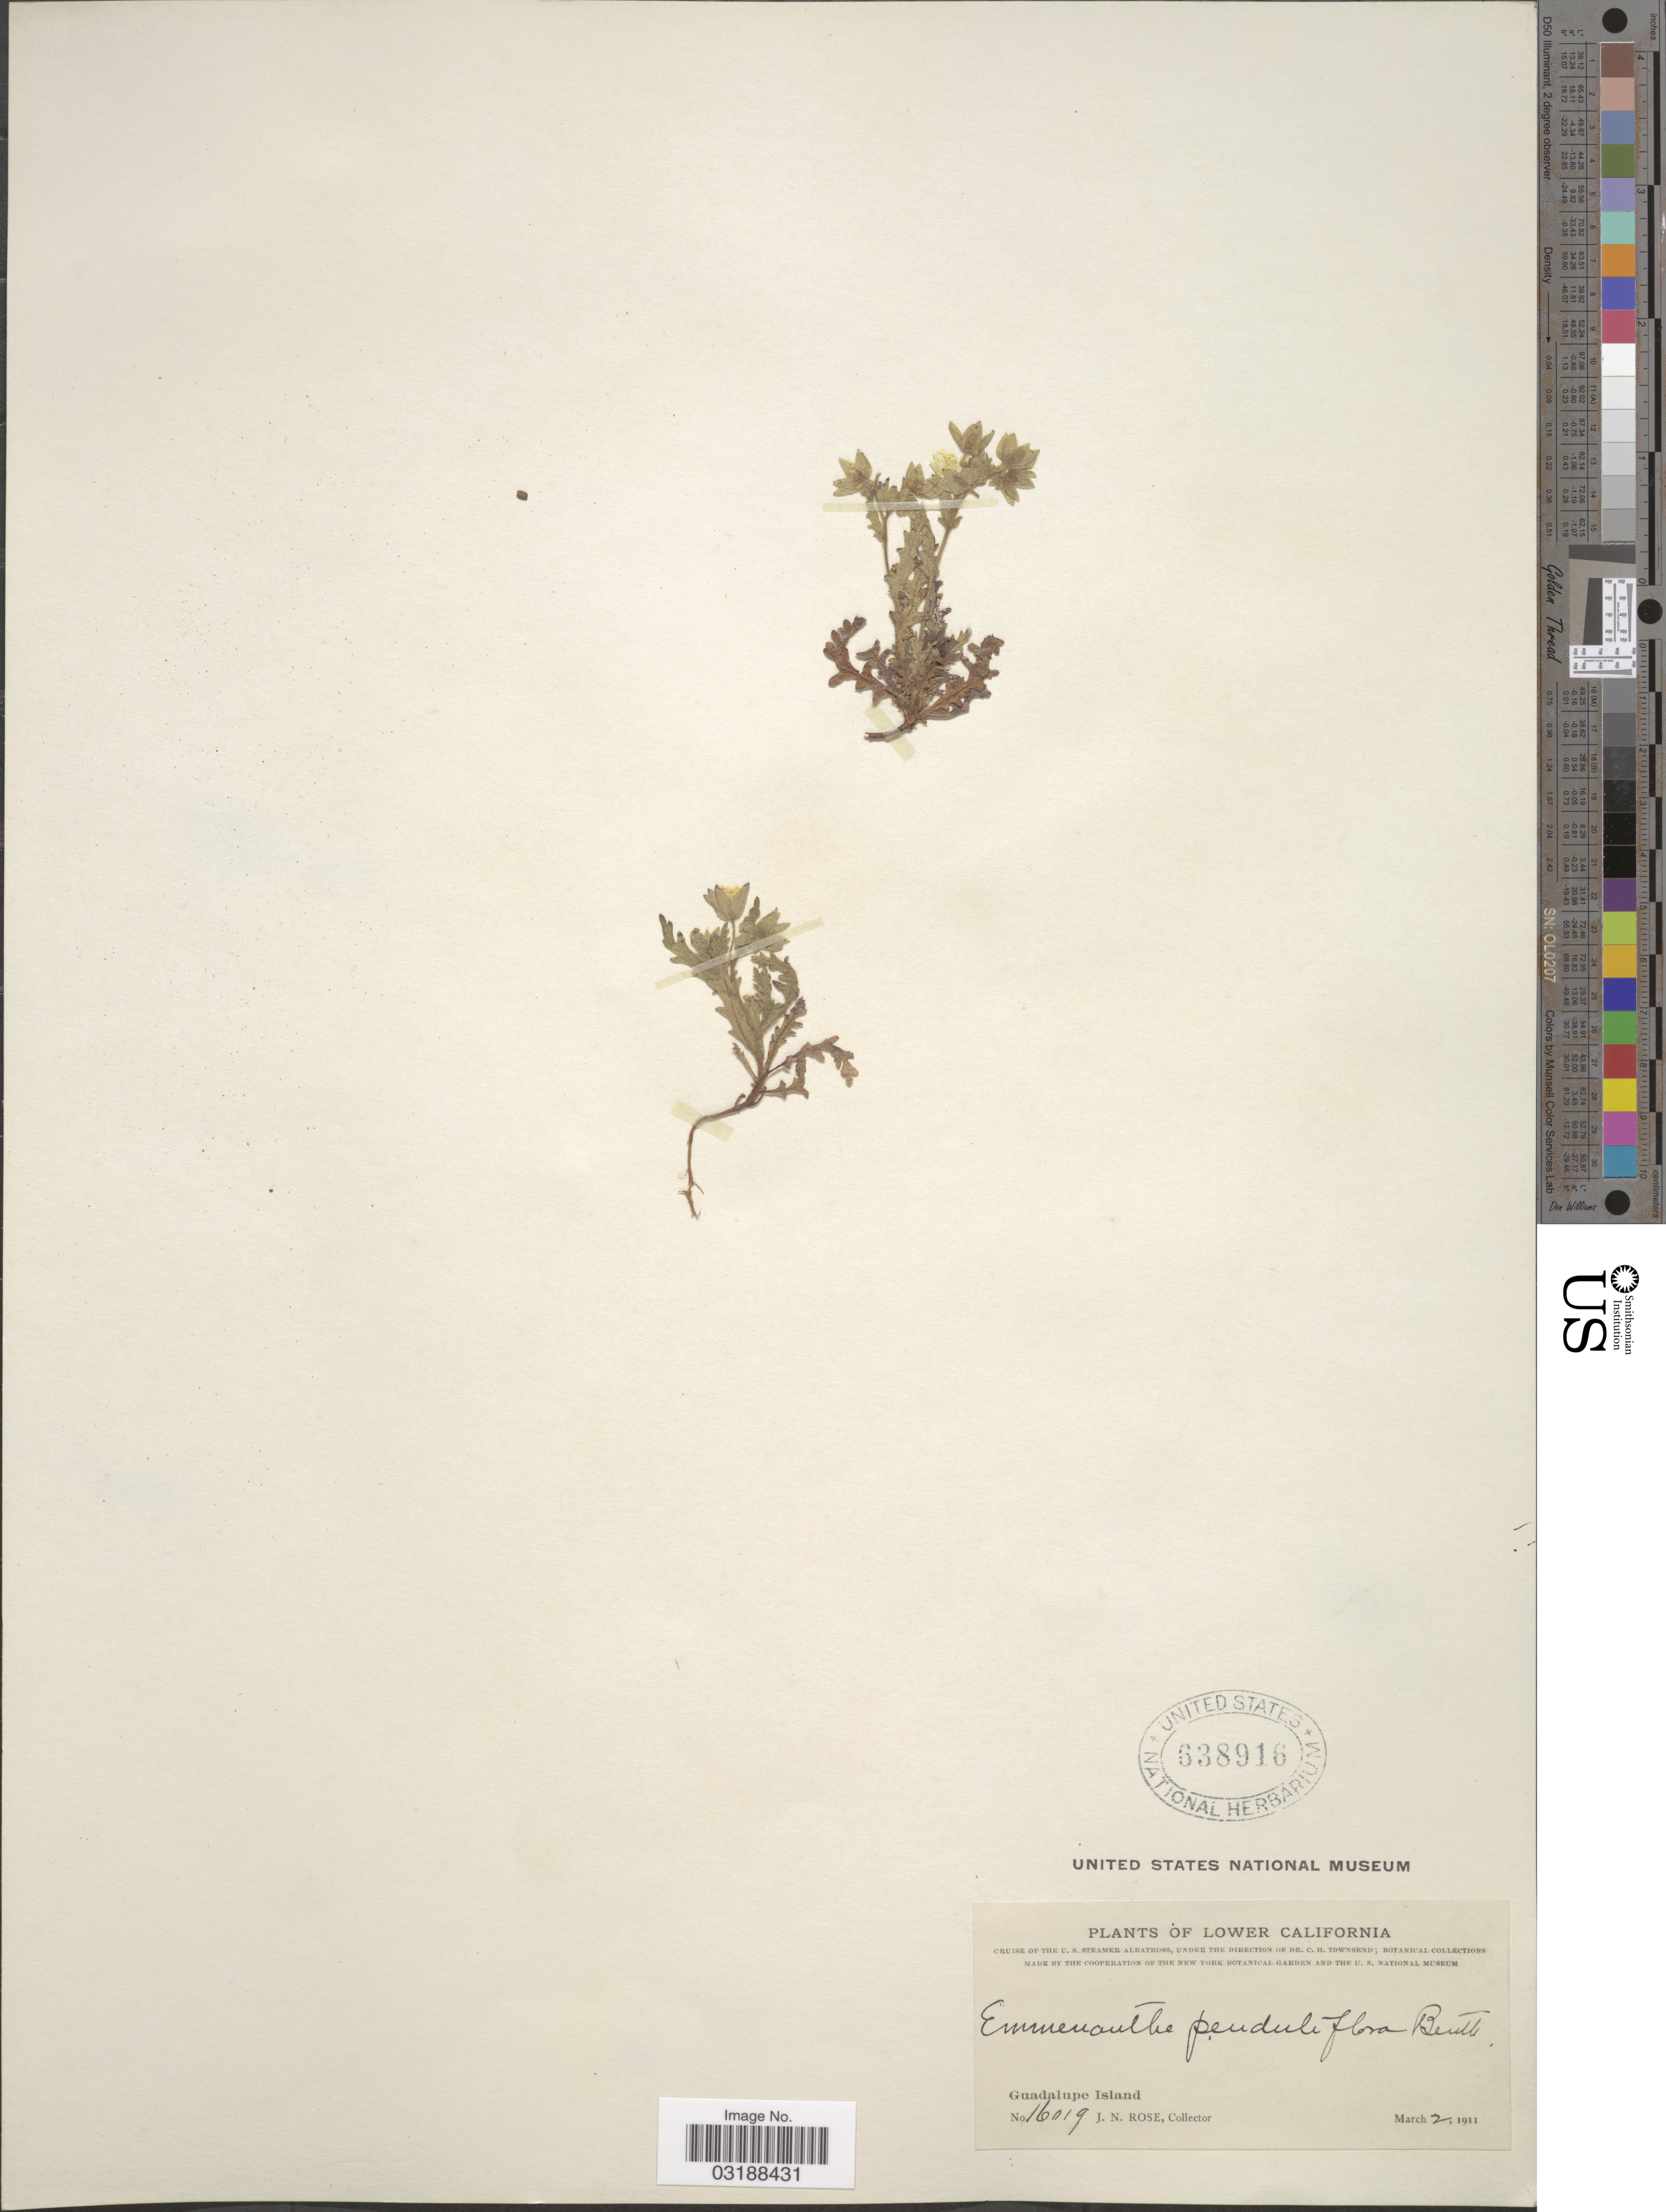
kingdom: Plantae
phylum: Tracheophyta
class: Magnoliopsida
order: Boraginales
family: Hydrophyllaceae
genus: Emmenanthe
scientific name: Emmenanthe penduliflora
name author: Benth.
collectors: J. N. Rose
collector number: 16019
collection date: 1911-03-02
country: Mexico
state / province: Baja California Norte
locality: Lower California. Guadalupe Island.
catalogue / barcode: US 638916